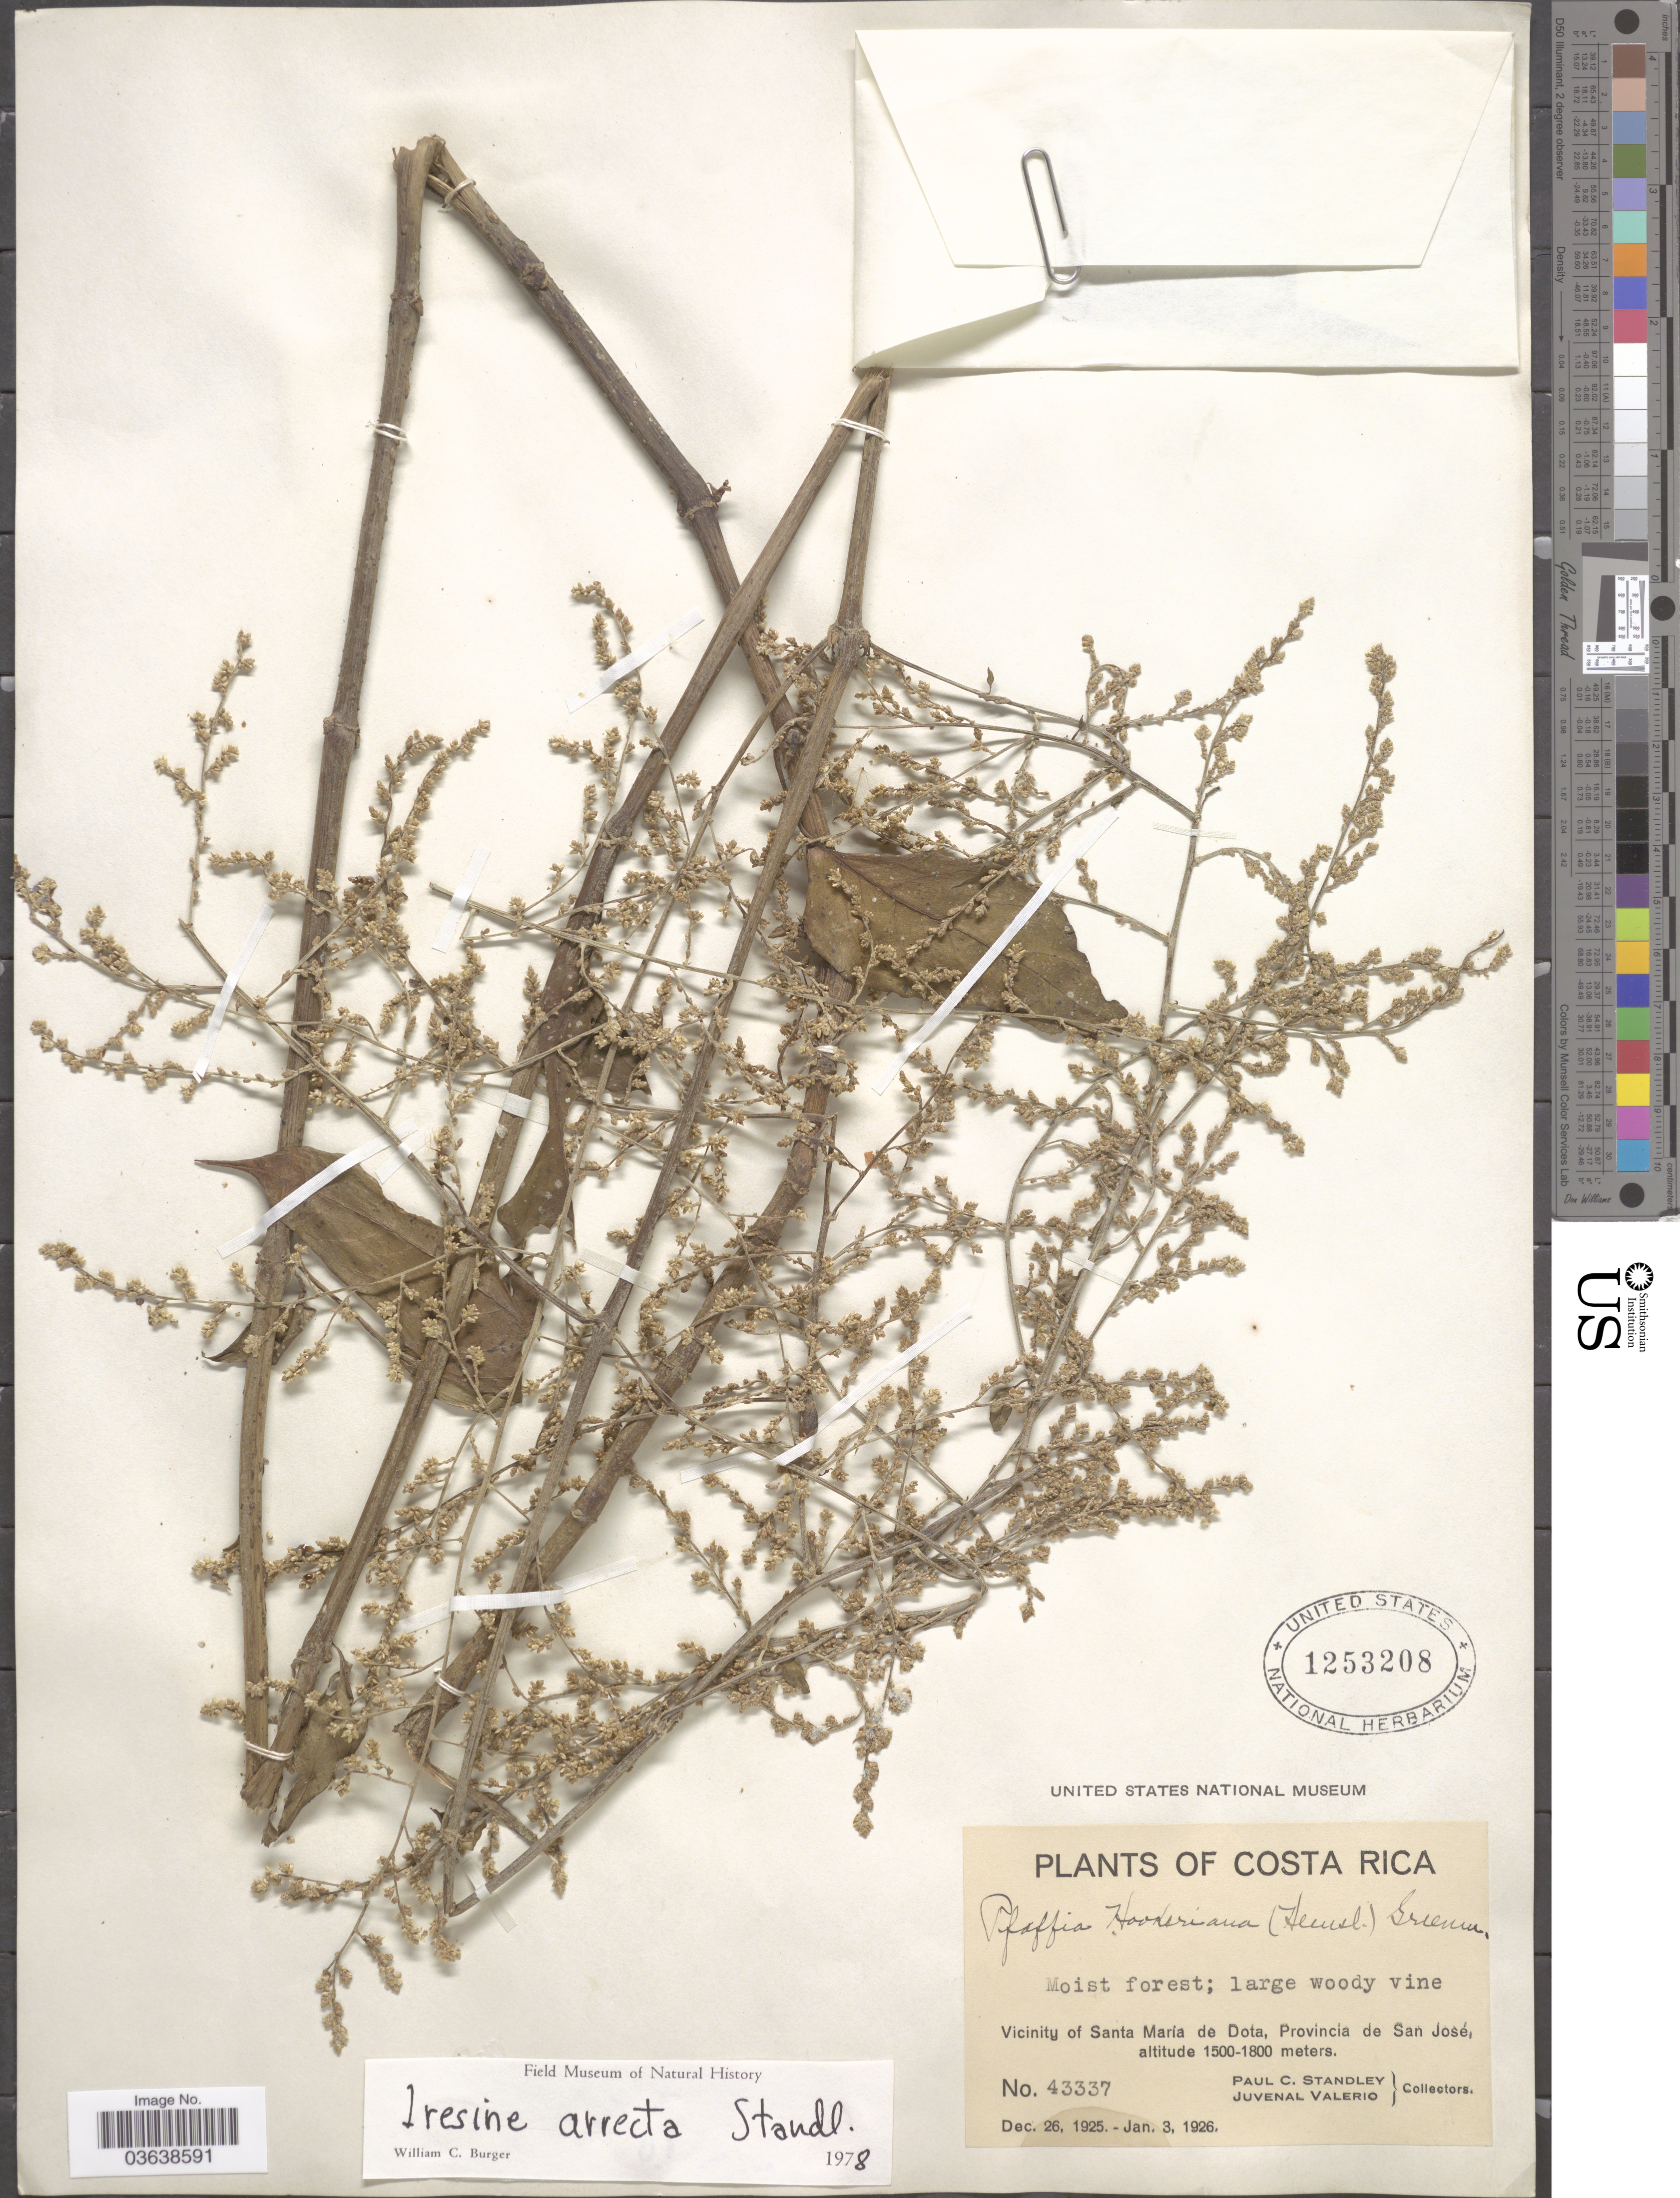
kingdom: Plantae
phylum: Tracheophyta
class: Magnoliopsida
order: Caryophyllales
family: Amaranthaceae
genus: Iresine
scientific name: Iresine arrecta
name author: Standl.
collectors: P. C. Standley & J. Valerio R.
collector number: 43337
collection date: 1925-12-26/1926-01-03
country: Costa Rica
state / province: San José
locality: Vicinity of Santa María de Dota.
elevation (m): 1500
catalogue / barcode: US 1253208